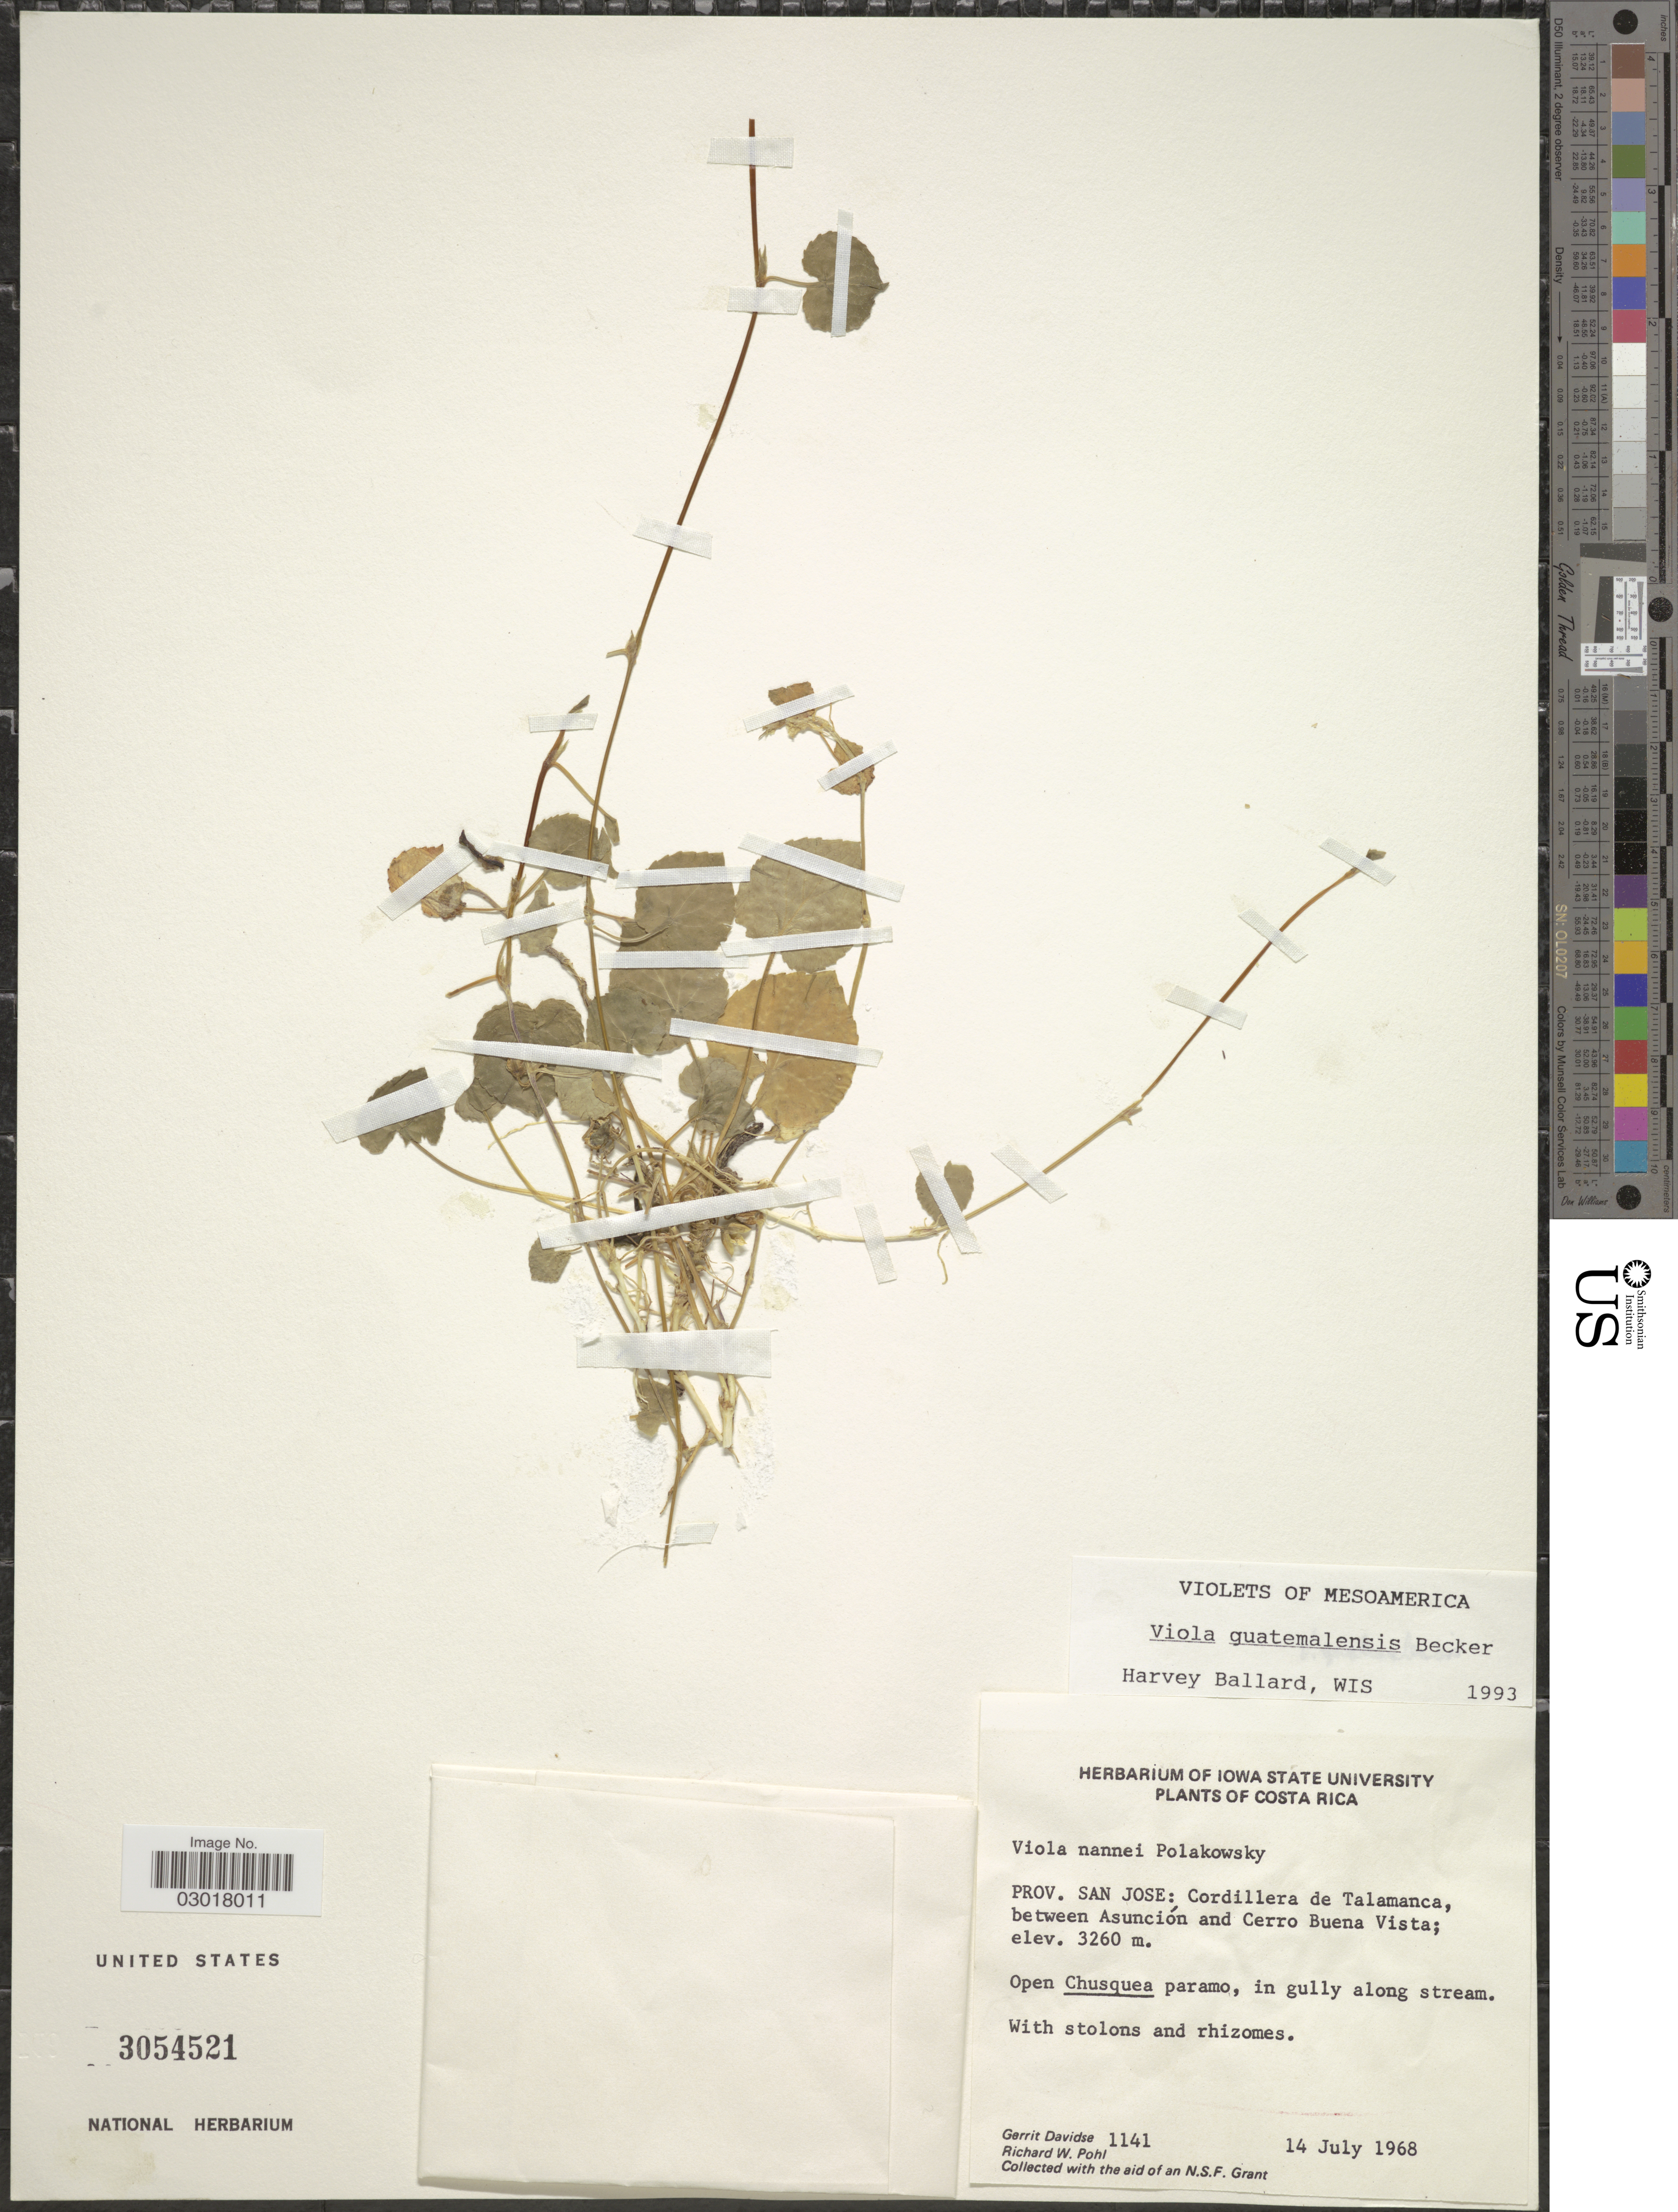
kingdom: Plantae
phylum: Tracheophyta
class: Magnoliopsida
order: Malpighiales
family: Violaceae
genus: Viola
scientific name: Viola guatemalensis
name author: W. Becker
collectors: G. Davidse & R. W. Pohl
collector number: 1141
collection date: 1968-07-14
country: Costa Rica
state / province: San José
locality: Cordillera de Talamanca, between Asunción and Cerro Buena Vista.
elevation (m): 3260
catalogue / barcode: US 3054521